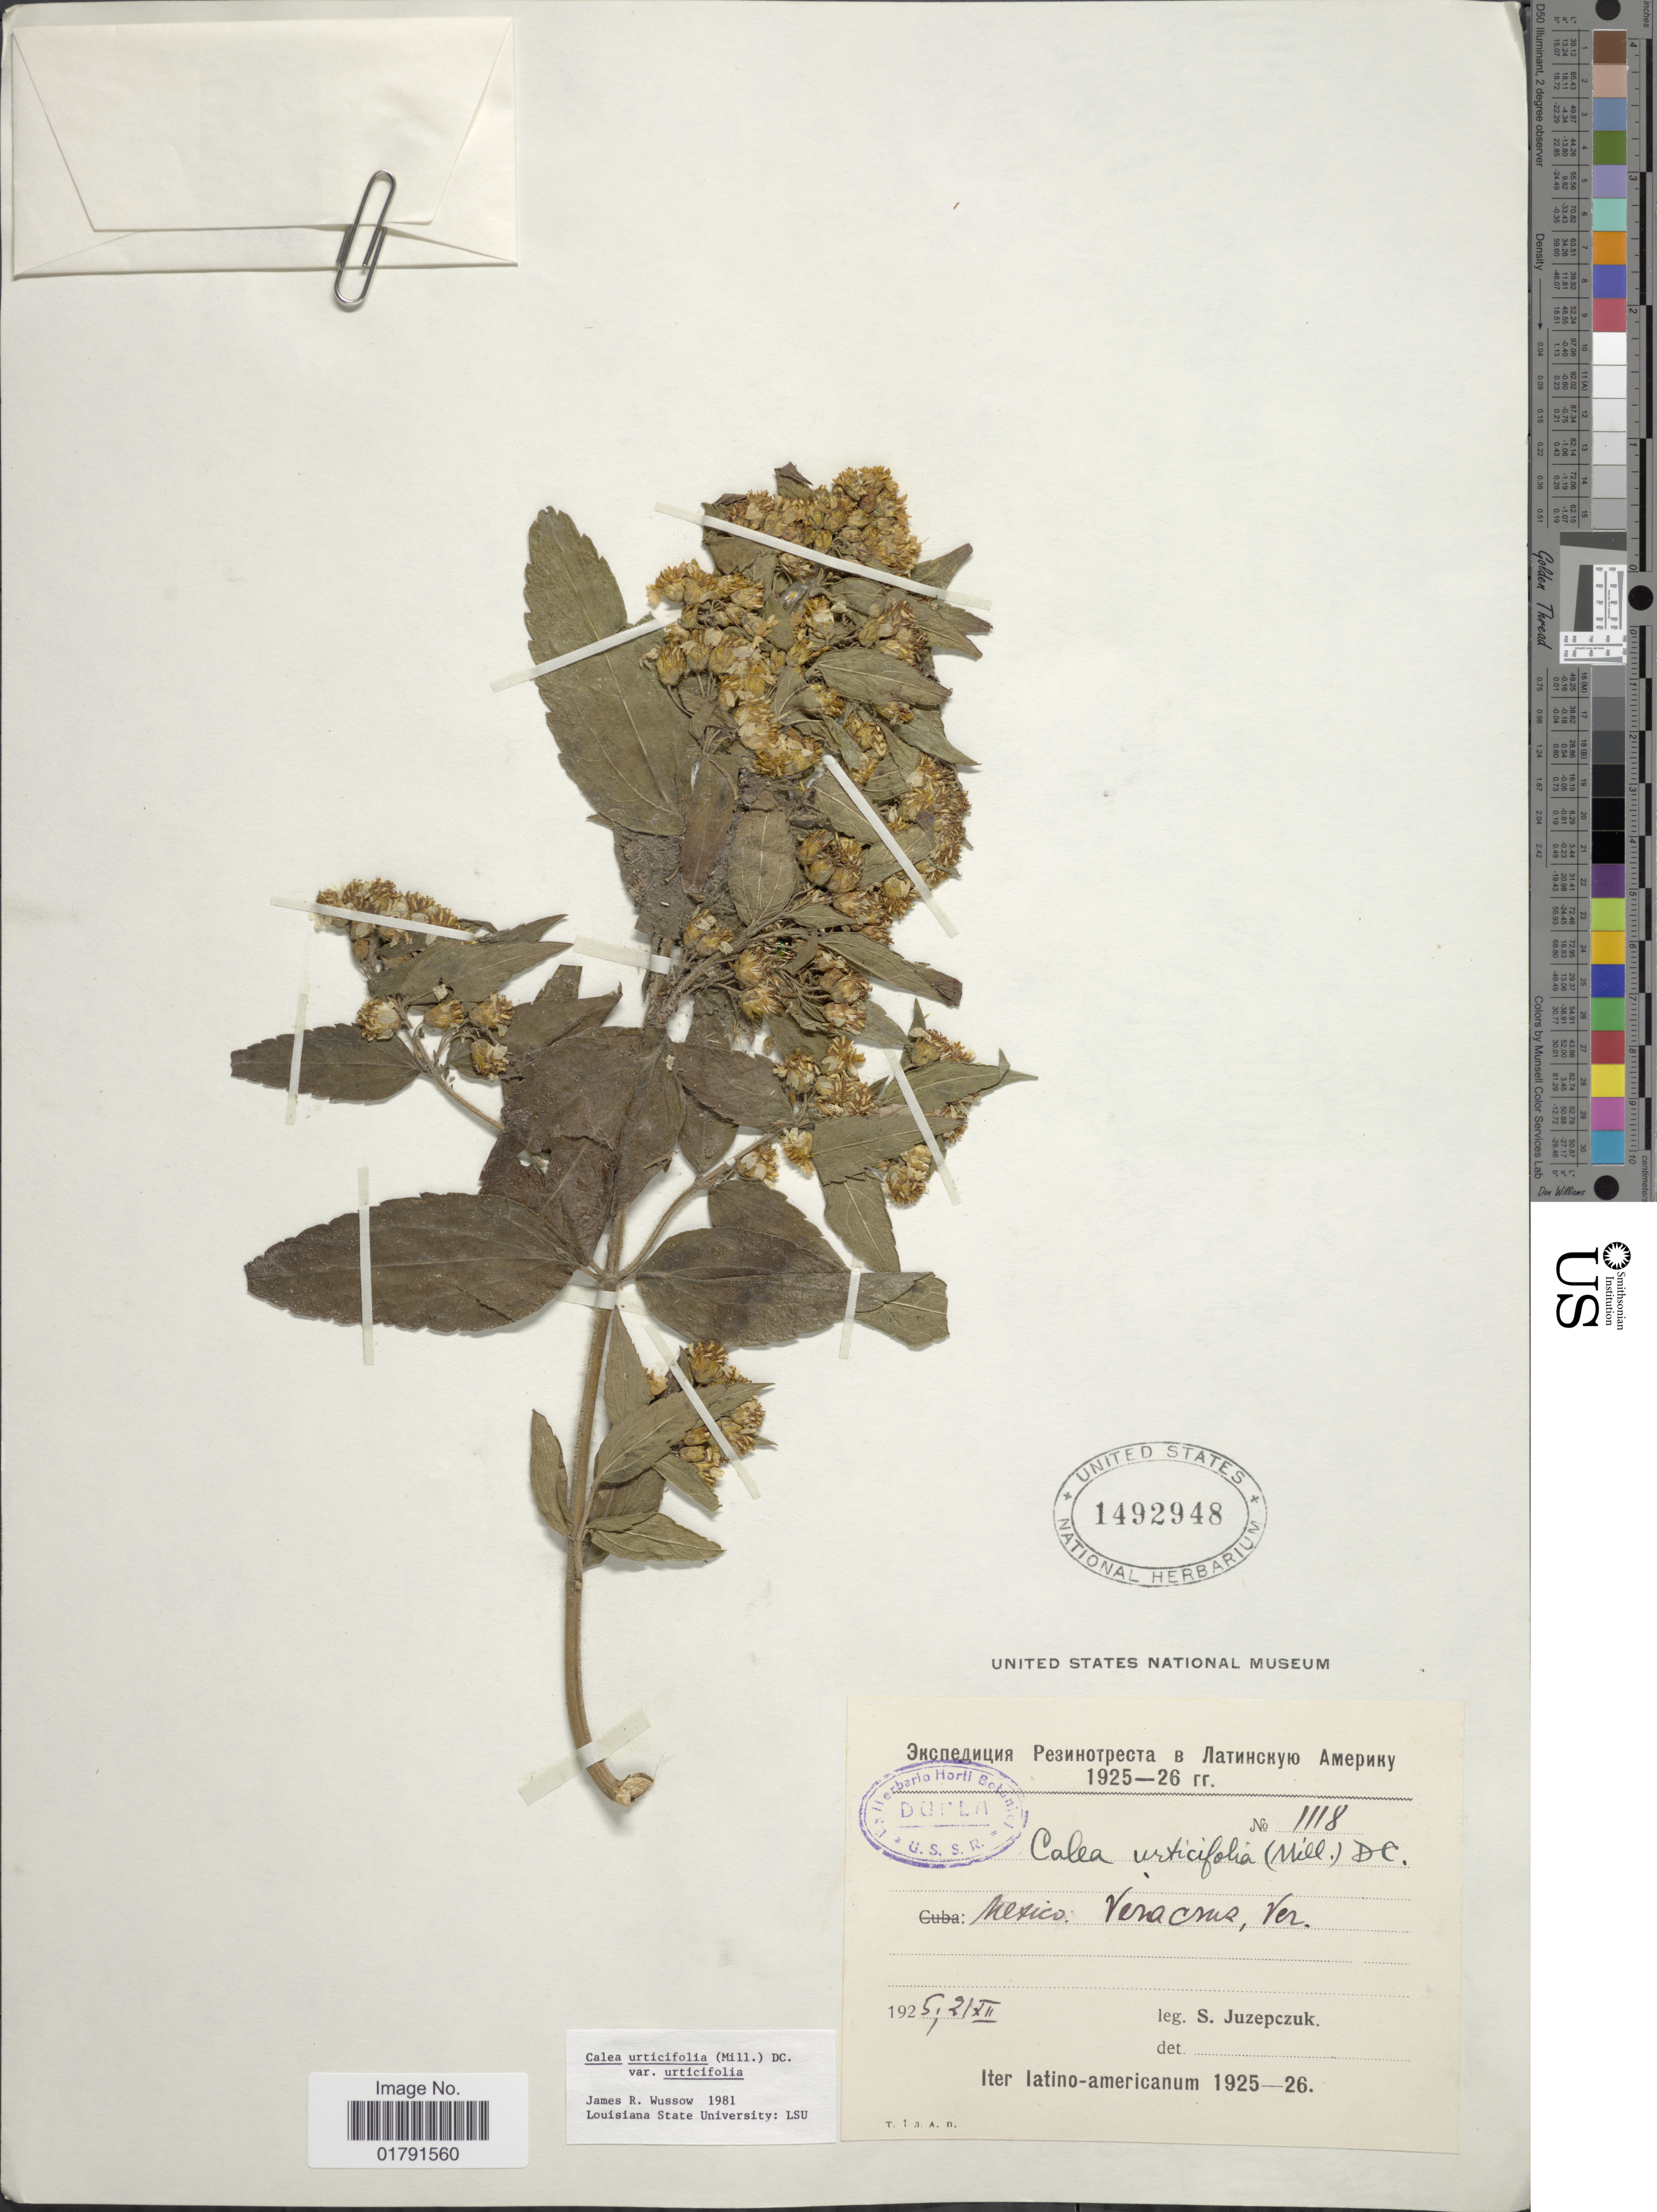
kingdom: Plantae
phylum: Tracheophyta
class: Magnoliopsida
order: Asterales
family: Asteraceae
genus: Calea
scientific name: Calea urticifolia var. urticifolia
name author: (Mill.) DC.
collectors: S. V. Juzepczuk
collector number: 1118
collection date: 1925-12-21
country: Mexico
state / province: Veracruz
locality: Veracruz, Ver.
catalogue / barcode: US 1492948